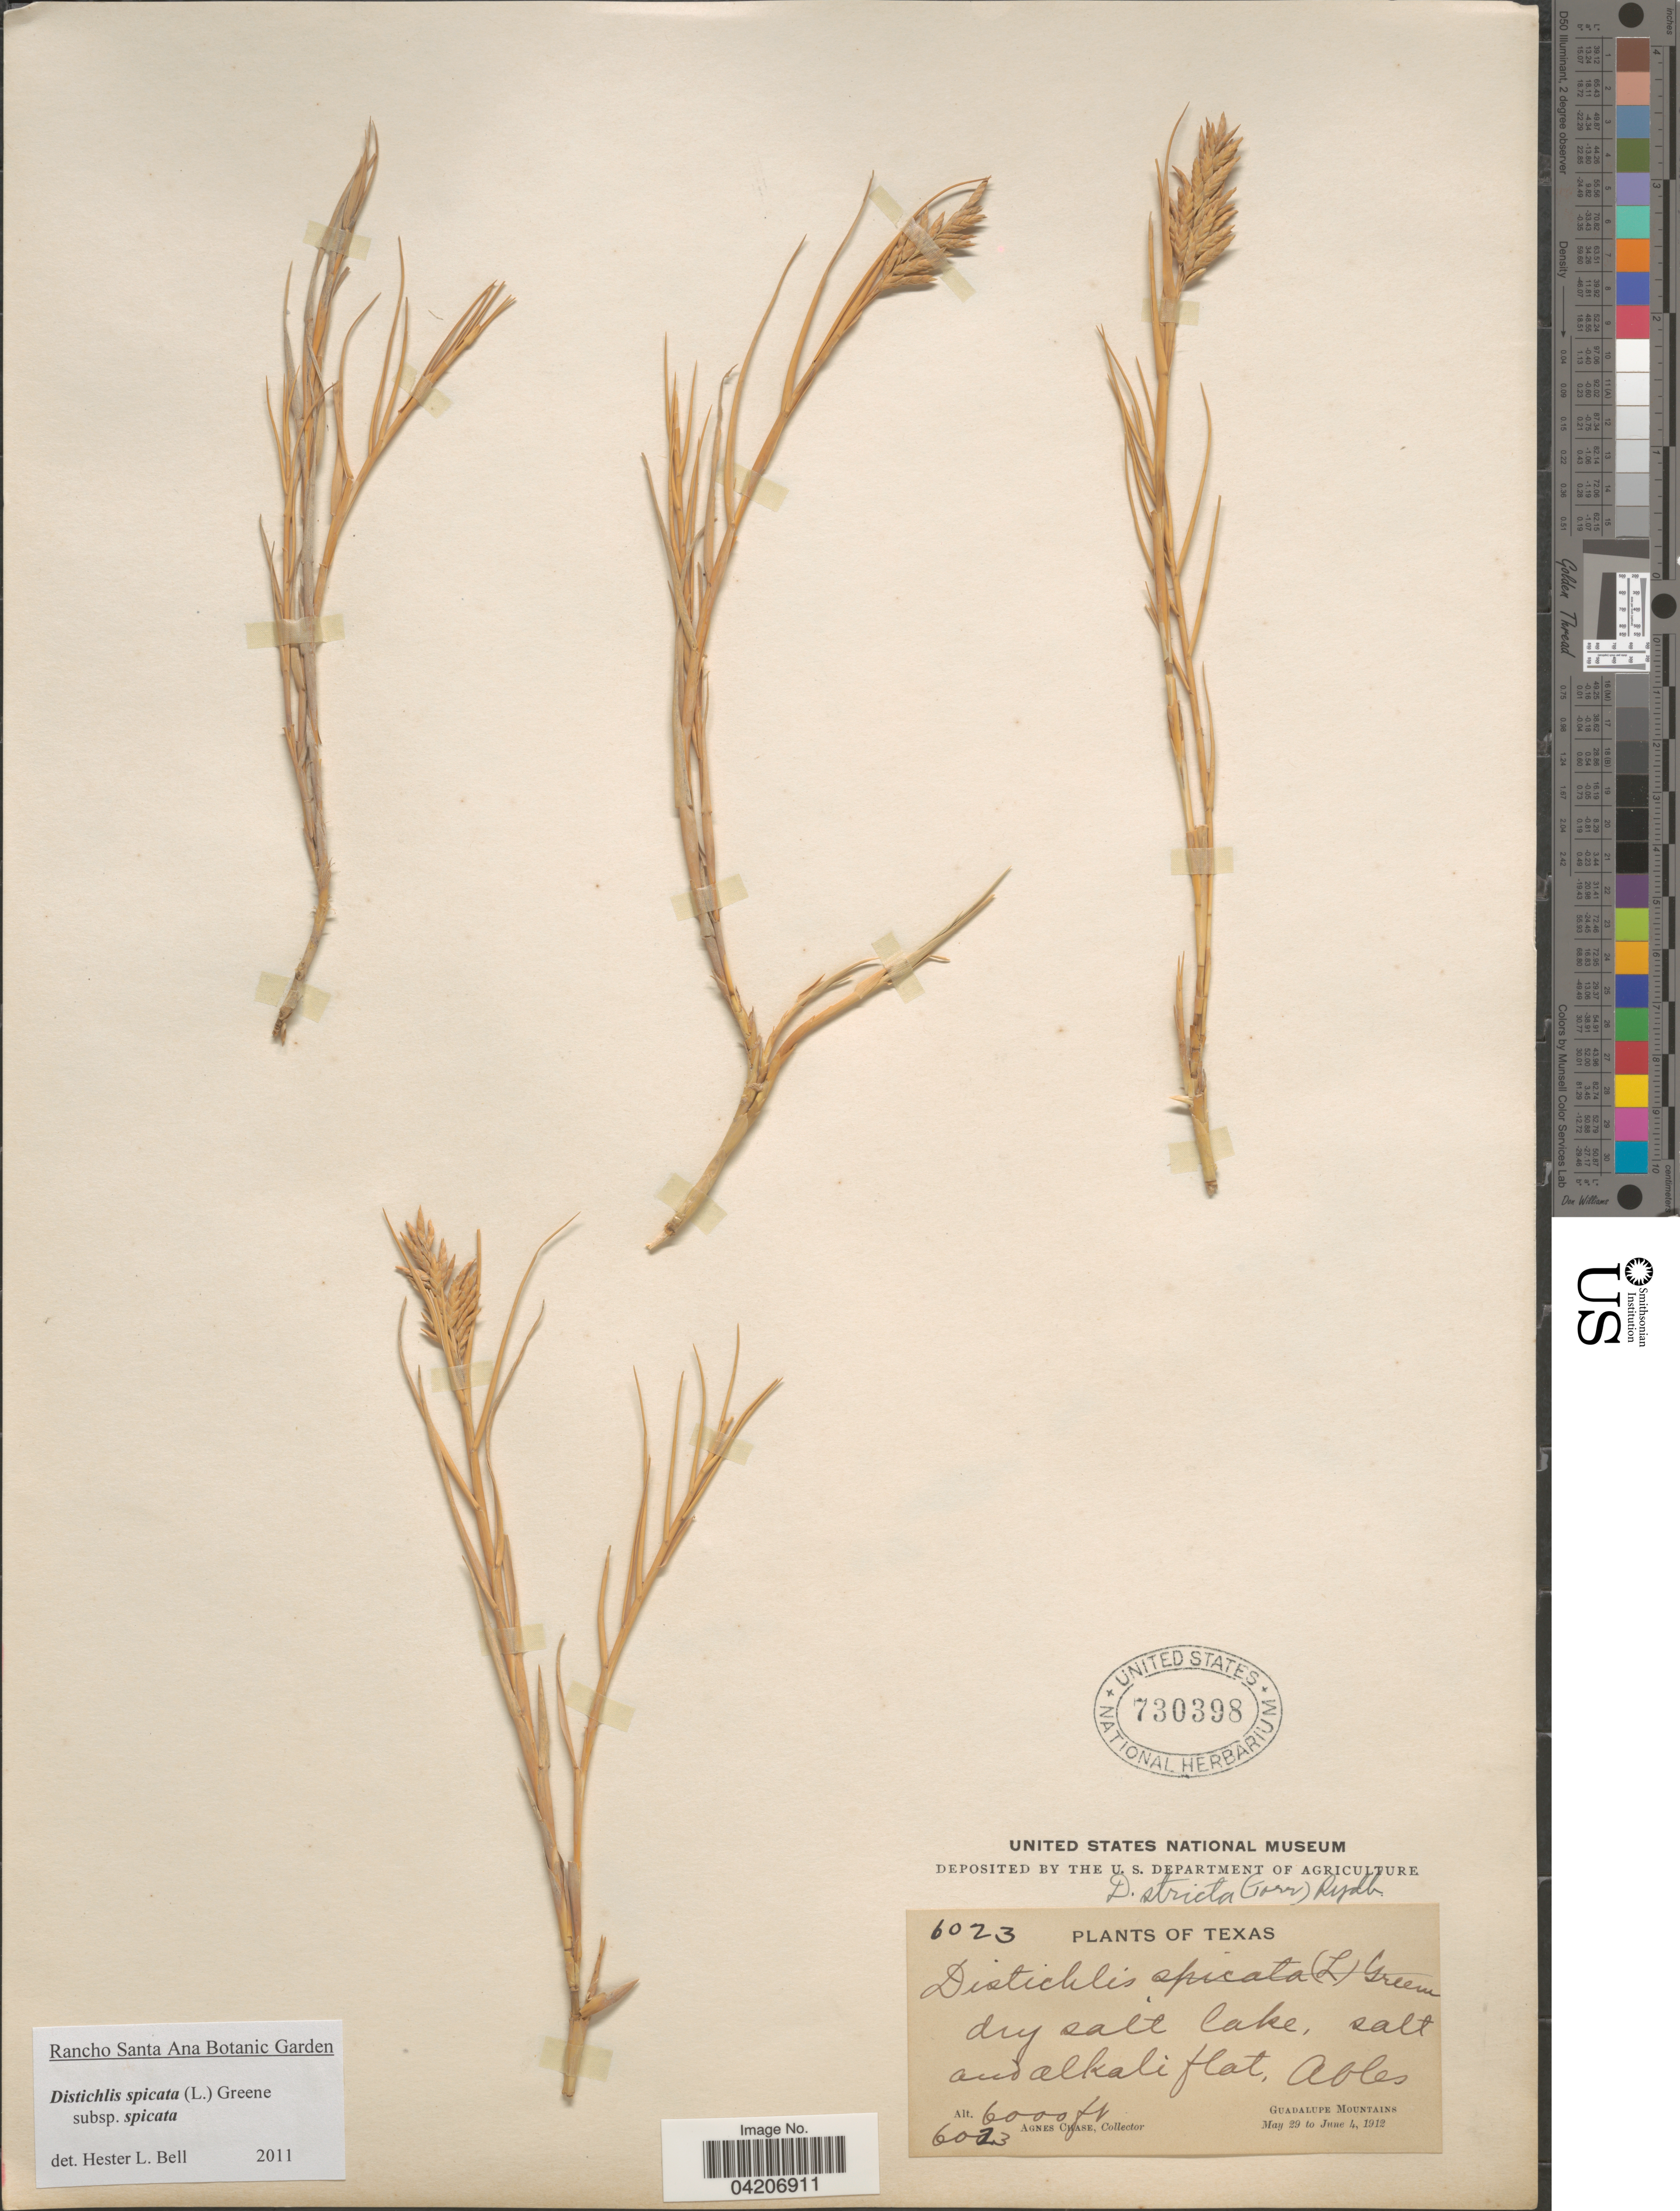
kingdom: Plantae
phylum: Tracheophyta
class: Liliopsida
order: Poales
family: Poaceae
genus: Distichlis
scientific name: Distichlis spicata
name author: (L.) Greene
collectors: A. Chase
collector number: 6023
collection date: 1912-05-29/1912-06-04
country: United States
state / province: Texas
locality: Dry salt lake, salt and alkali flat, Ables. Guadalupe Mountains.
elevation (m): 1829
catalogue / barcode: US 730398